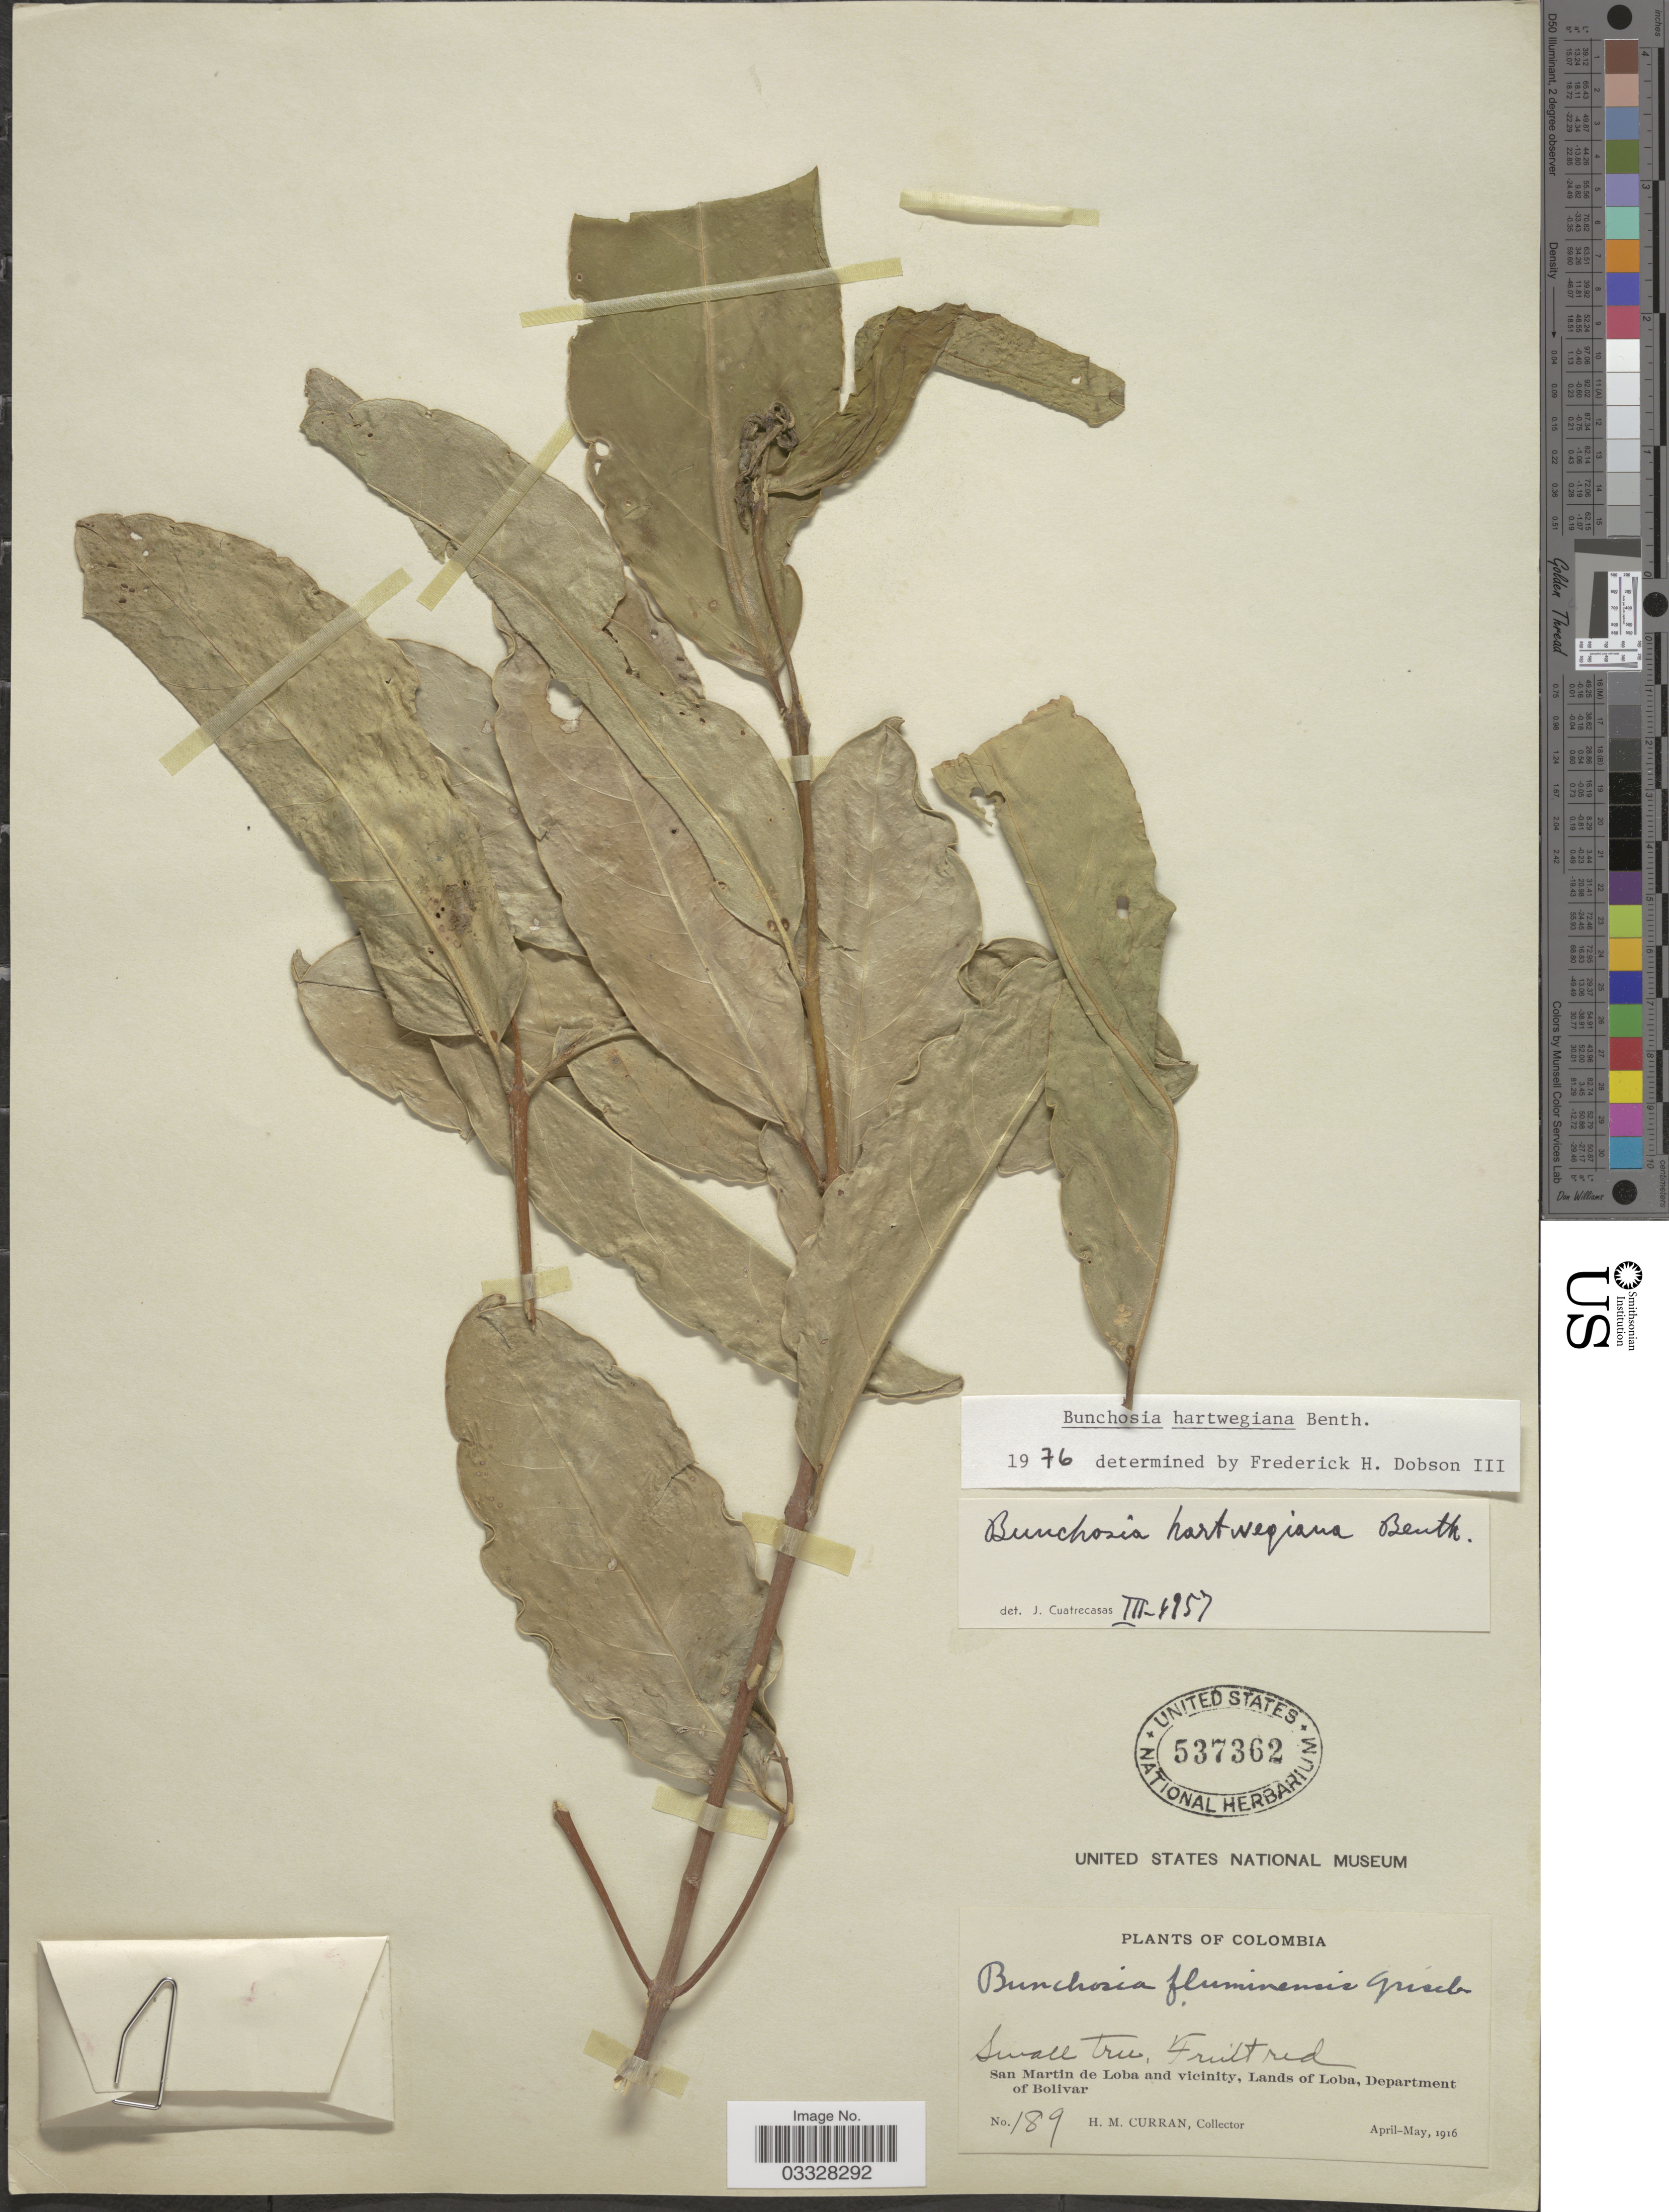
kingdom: Plantae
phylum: Tracheophyta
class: Magnoliopsida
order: Malpighiales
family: Malpighiaceae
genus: Bunchosia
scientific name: Bunchosia hartwegiana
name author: Benth.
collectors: H. M. Curran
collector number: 189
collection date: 1916-04/1916-05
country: Colombia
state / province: Bolívar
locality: San Martin de Loba and vicinity, Lands of Loba, Department of Bolivar.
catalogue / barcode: US 537362